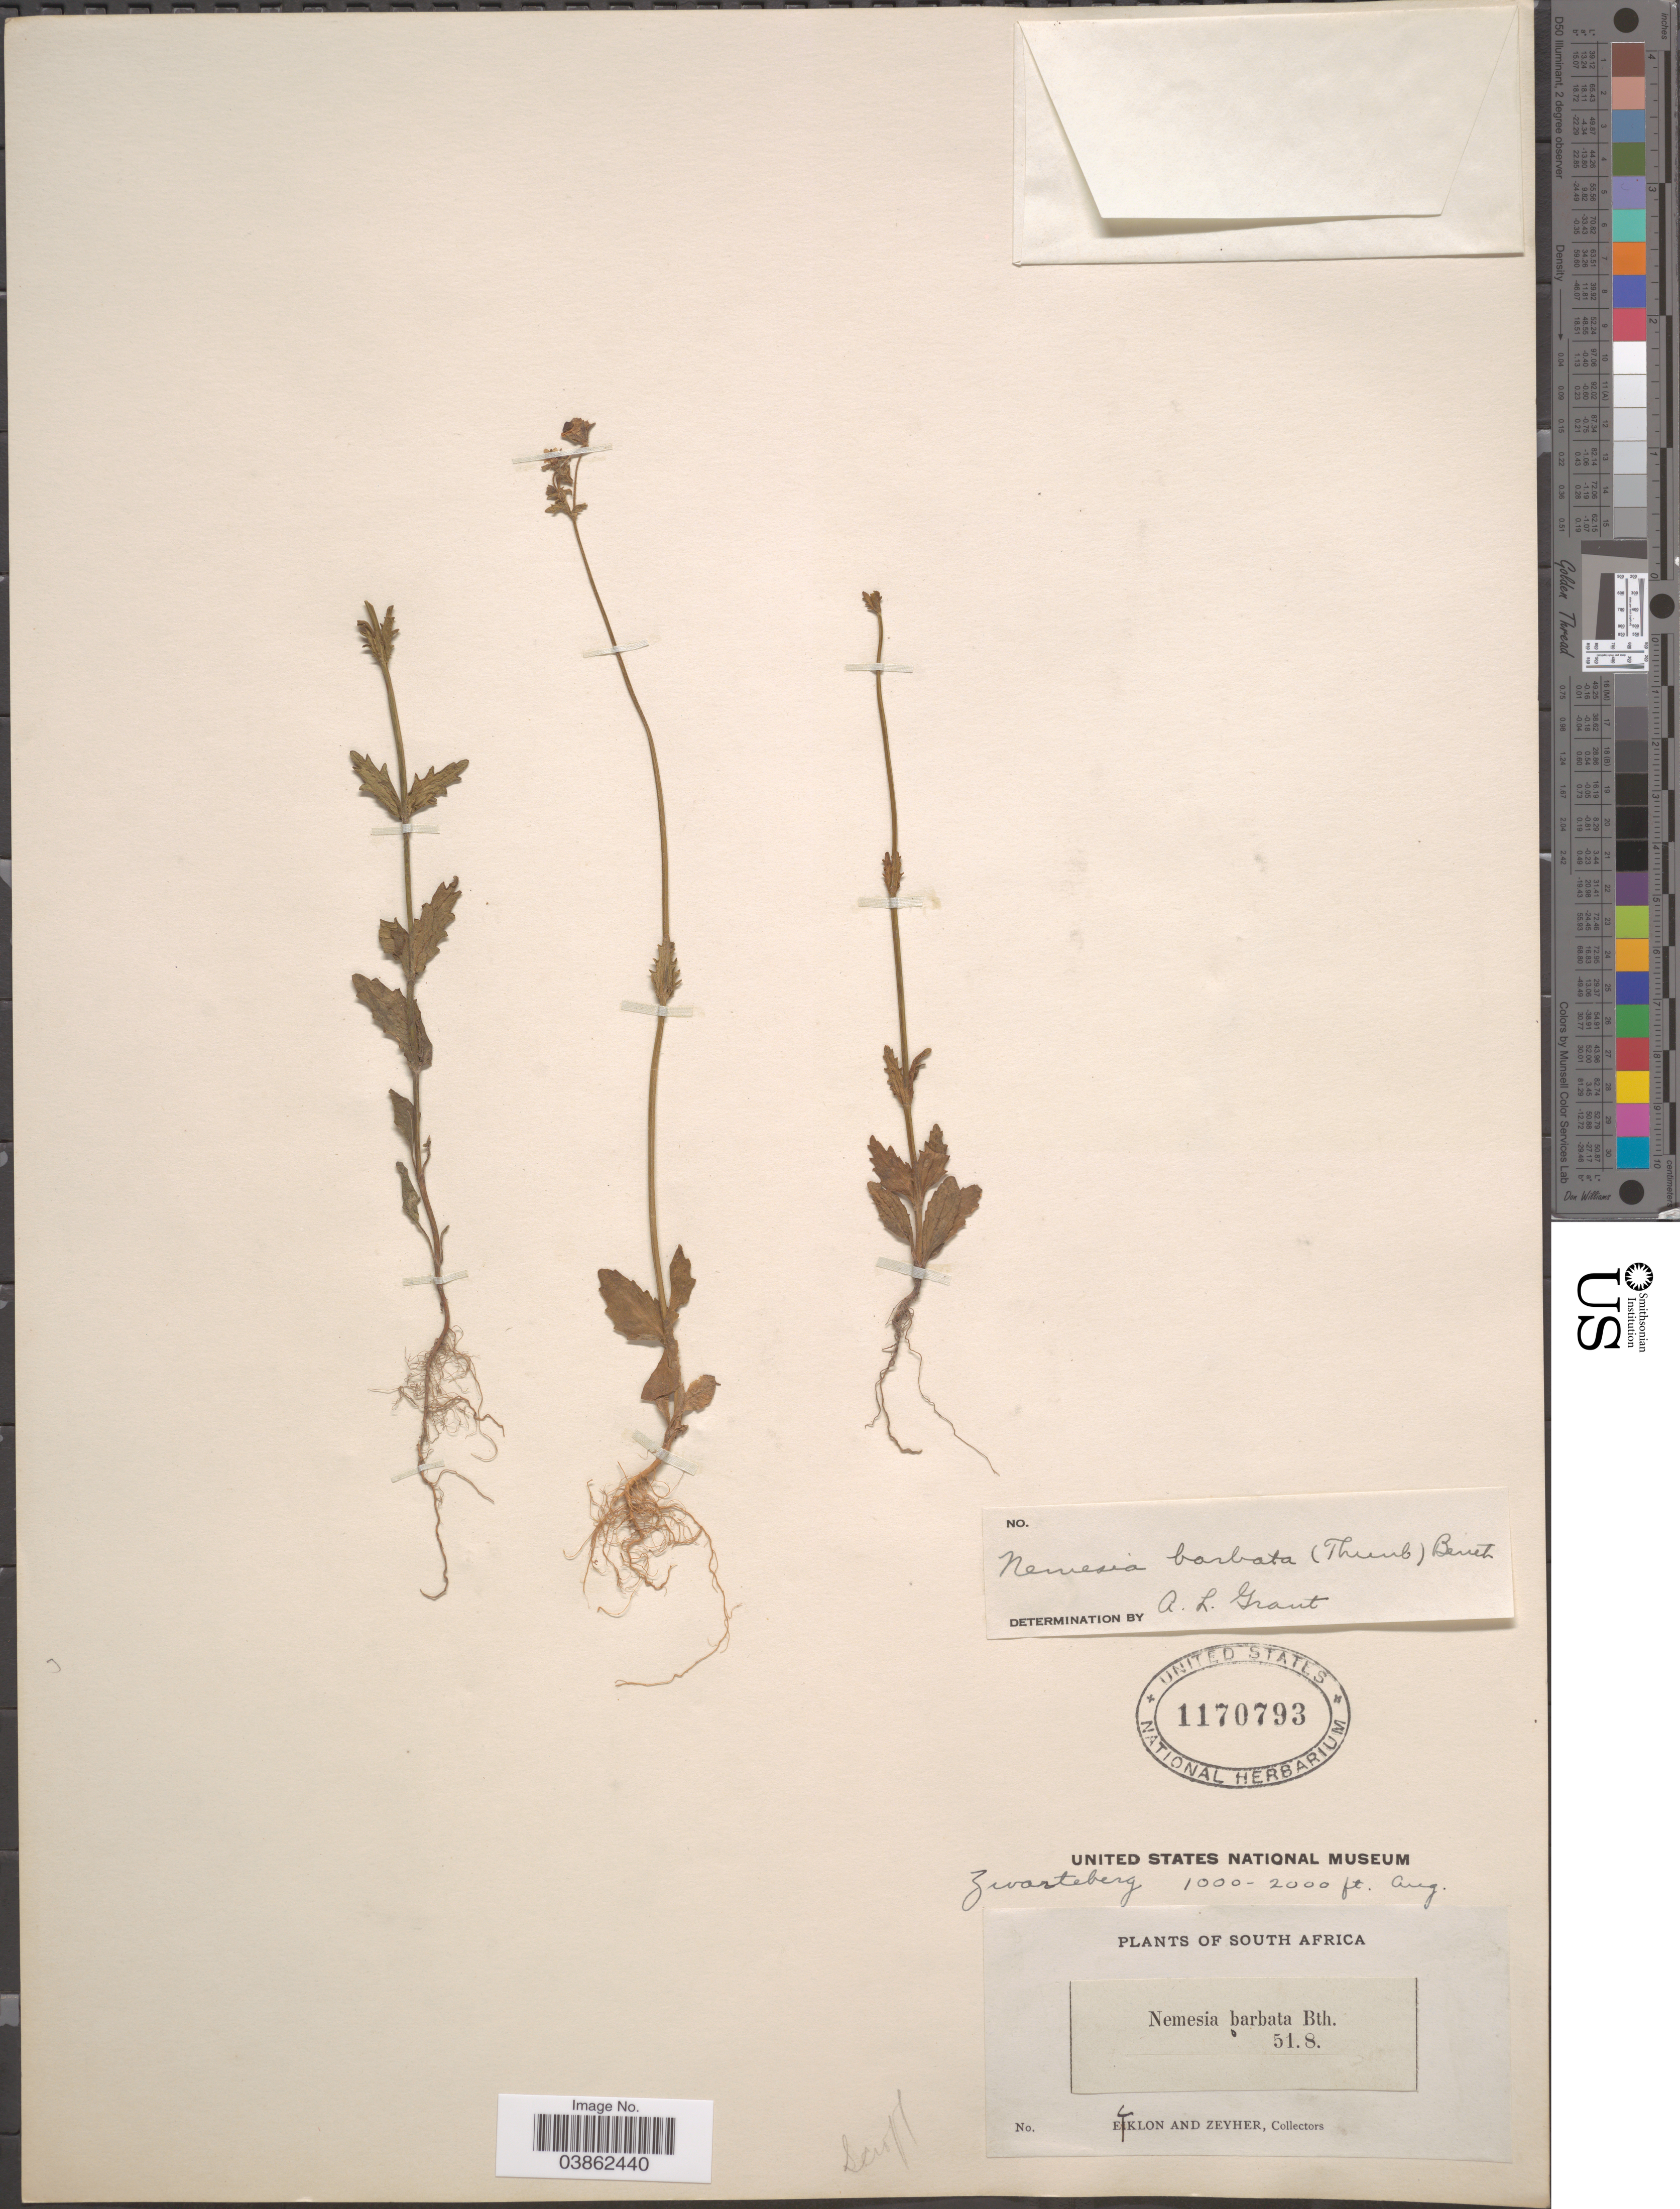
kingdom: Plantae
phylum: Tracheophyta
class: Magnoliopsida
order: Lamiales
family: Scrophulariaceae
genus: Nemesia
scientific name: Nemesia barbata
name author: (Thunb.) Benth.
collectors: -. Ecklon & -. Zeyher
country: South Africa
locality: Zwarteberg.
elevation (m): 305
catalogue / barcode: US 1170793